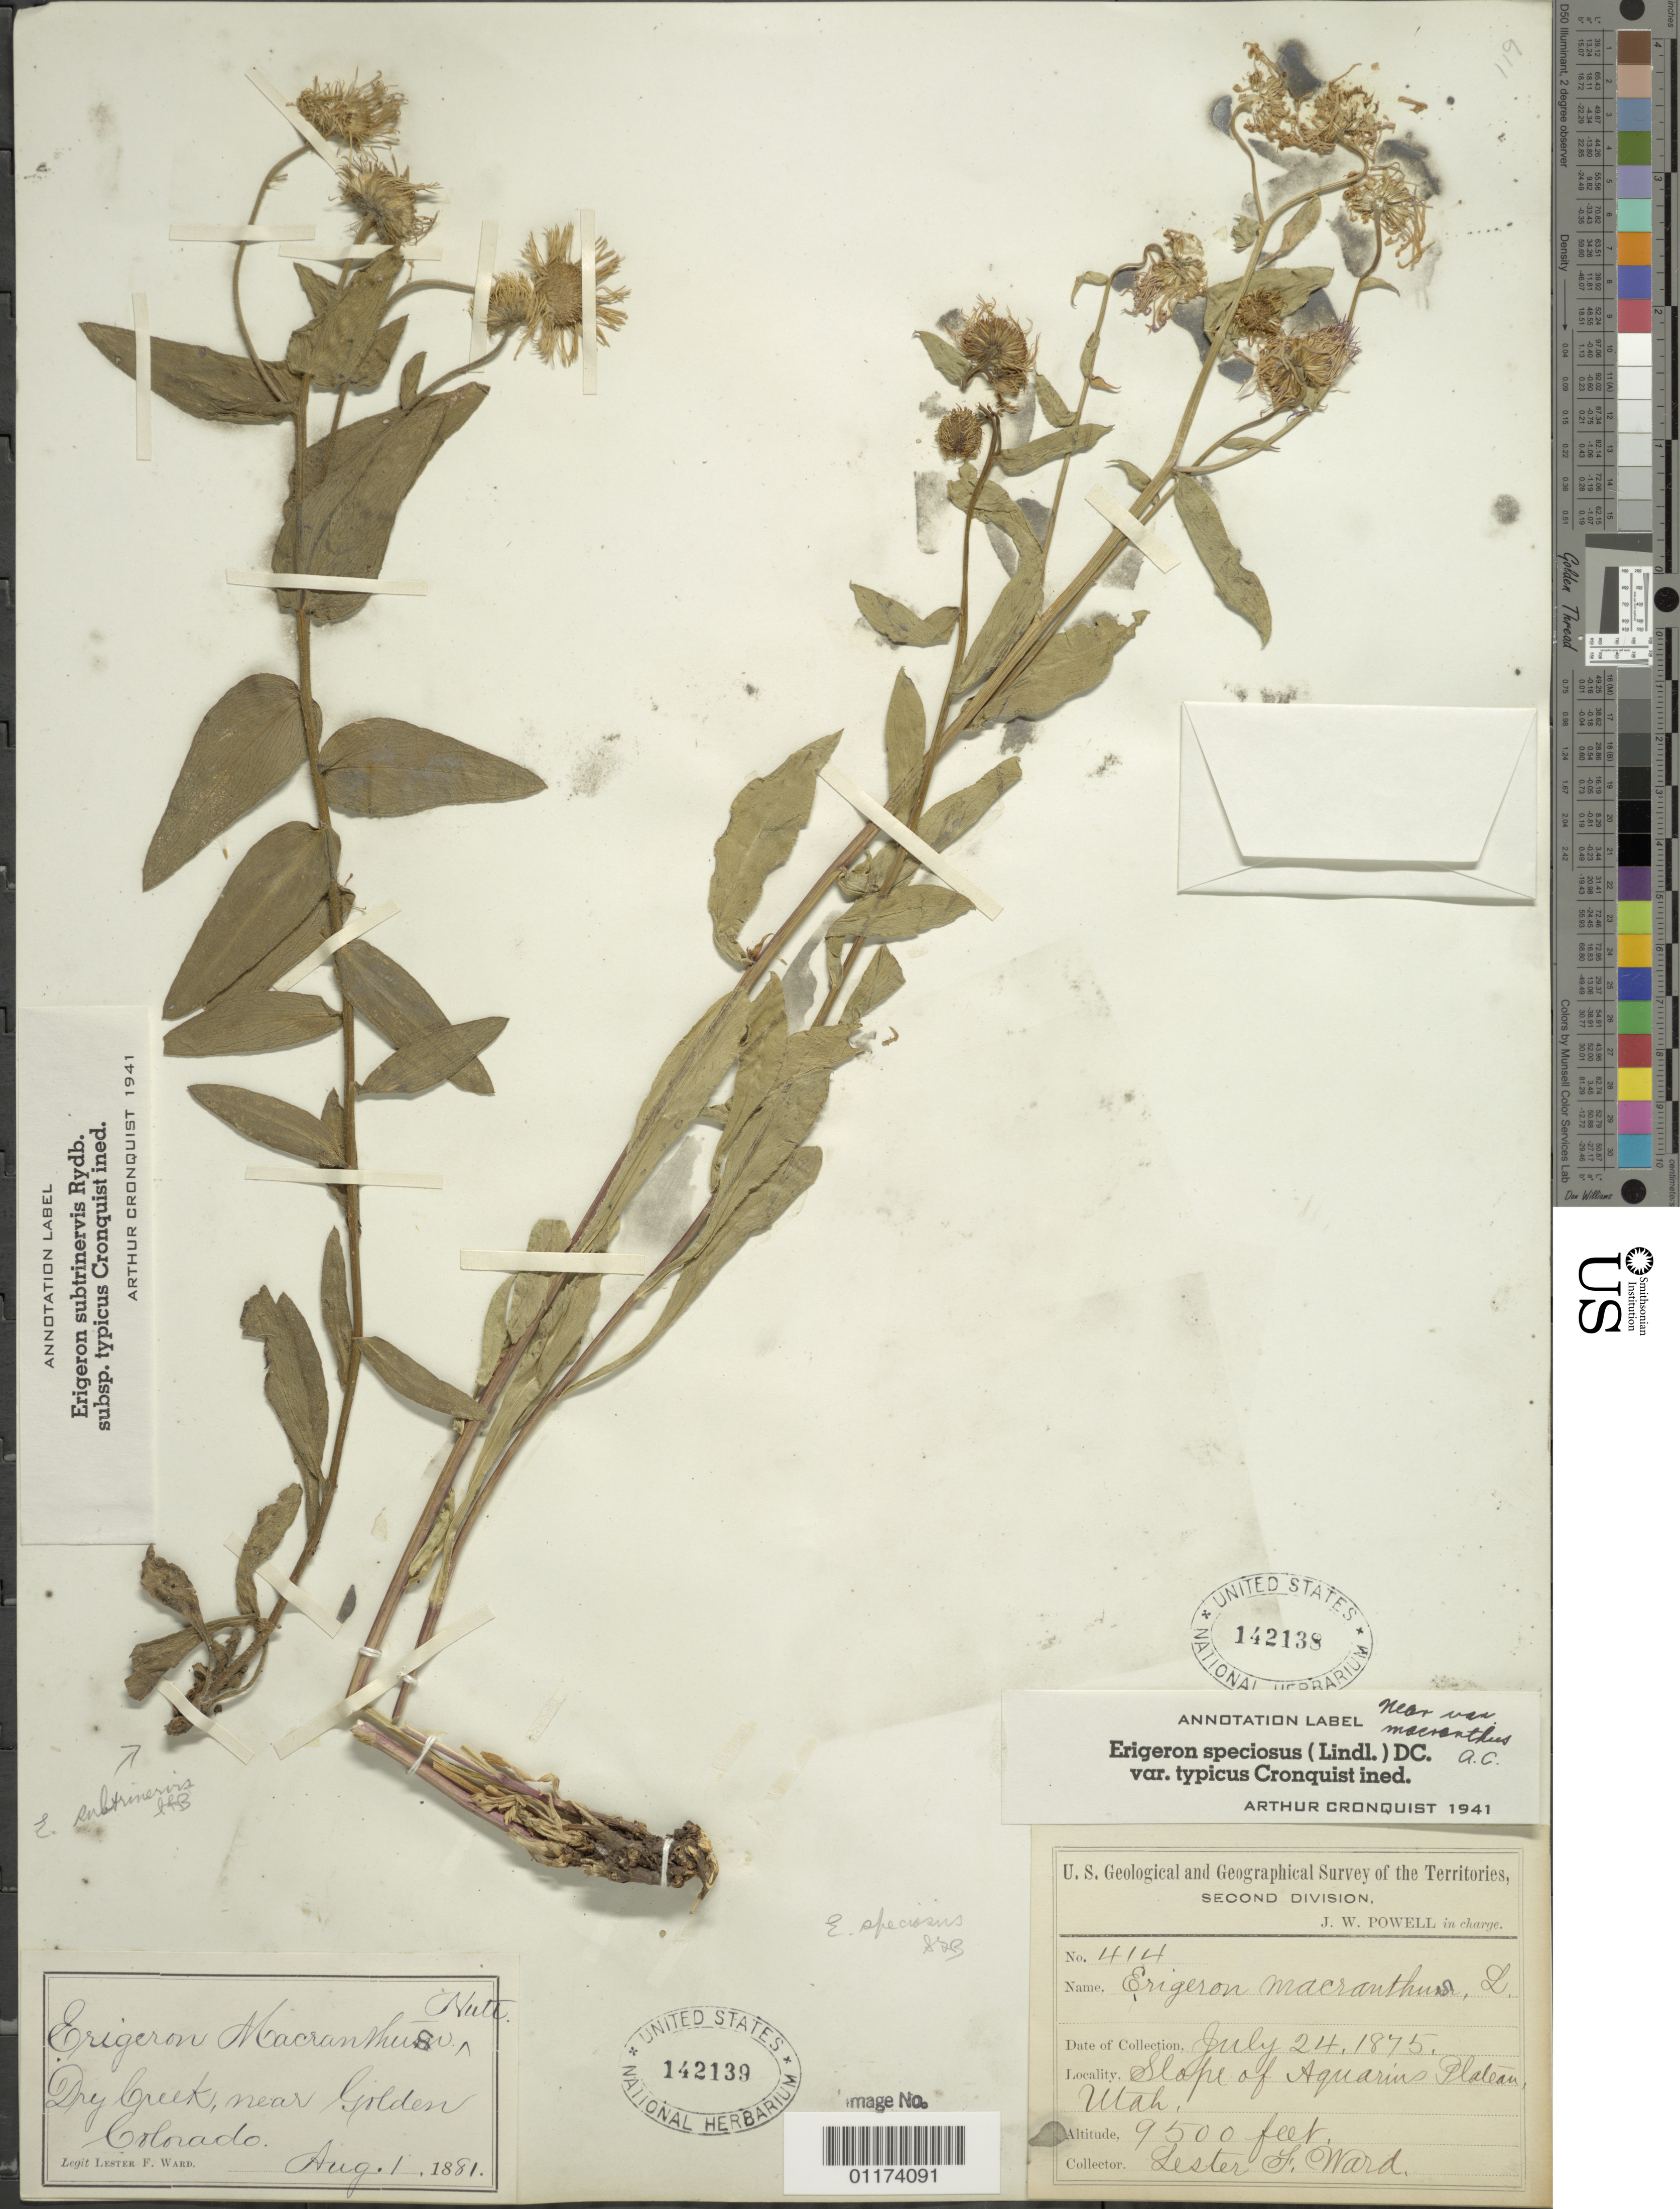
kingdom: Plantae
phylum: Tracheophyta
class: Magnoliopsida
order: Asterales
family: Asteraceae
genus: Erigeron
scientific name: Erigeron subtrinervis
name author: Rydb. ex Porter & Britton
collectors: L. F. Ward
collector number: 414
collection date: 1875-07-24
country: United States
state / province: Utah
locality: Slope of Aquarius Plateau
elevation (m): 2896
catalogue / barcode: US 142138-2